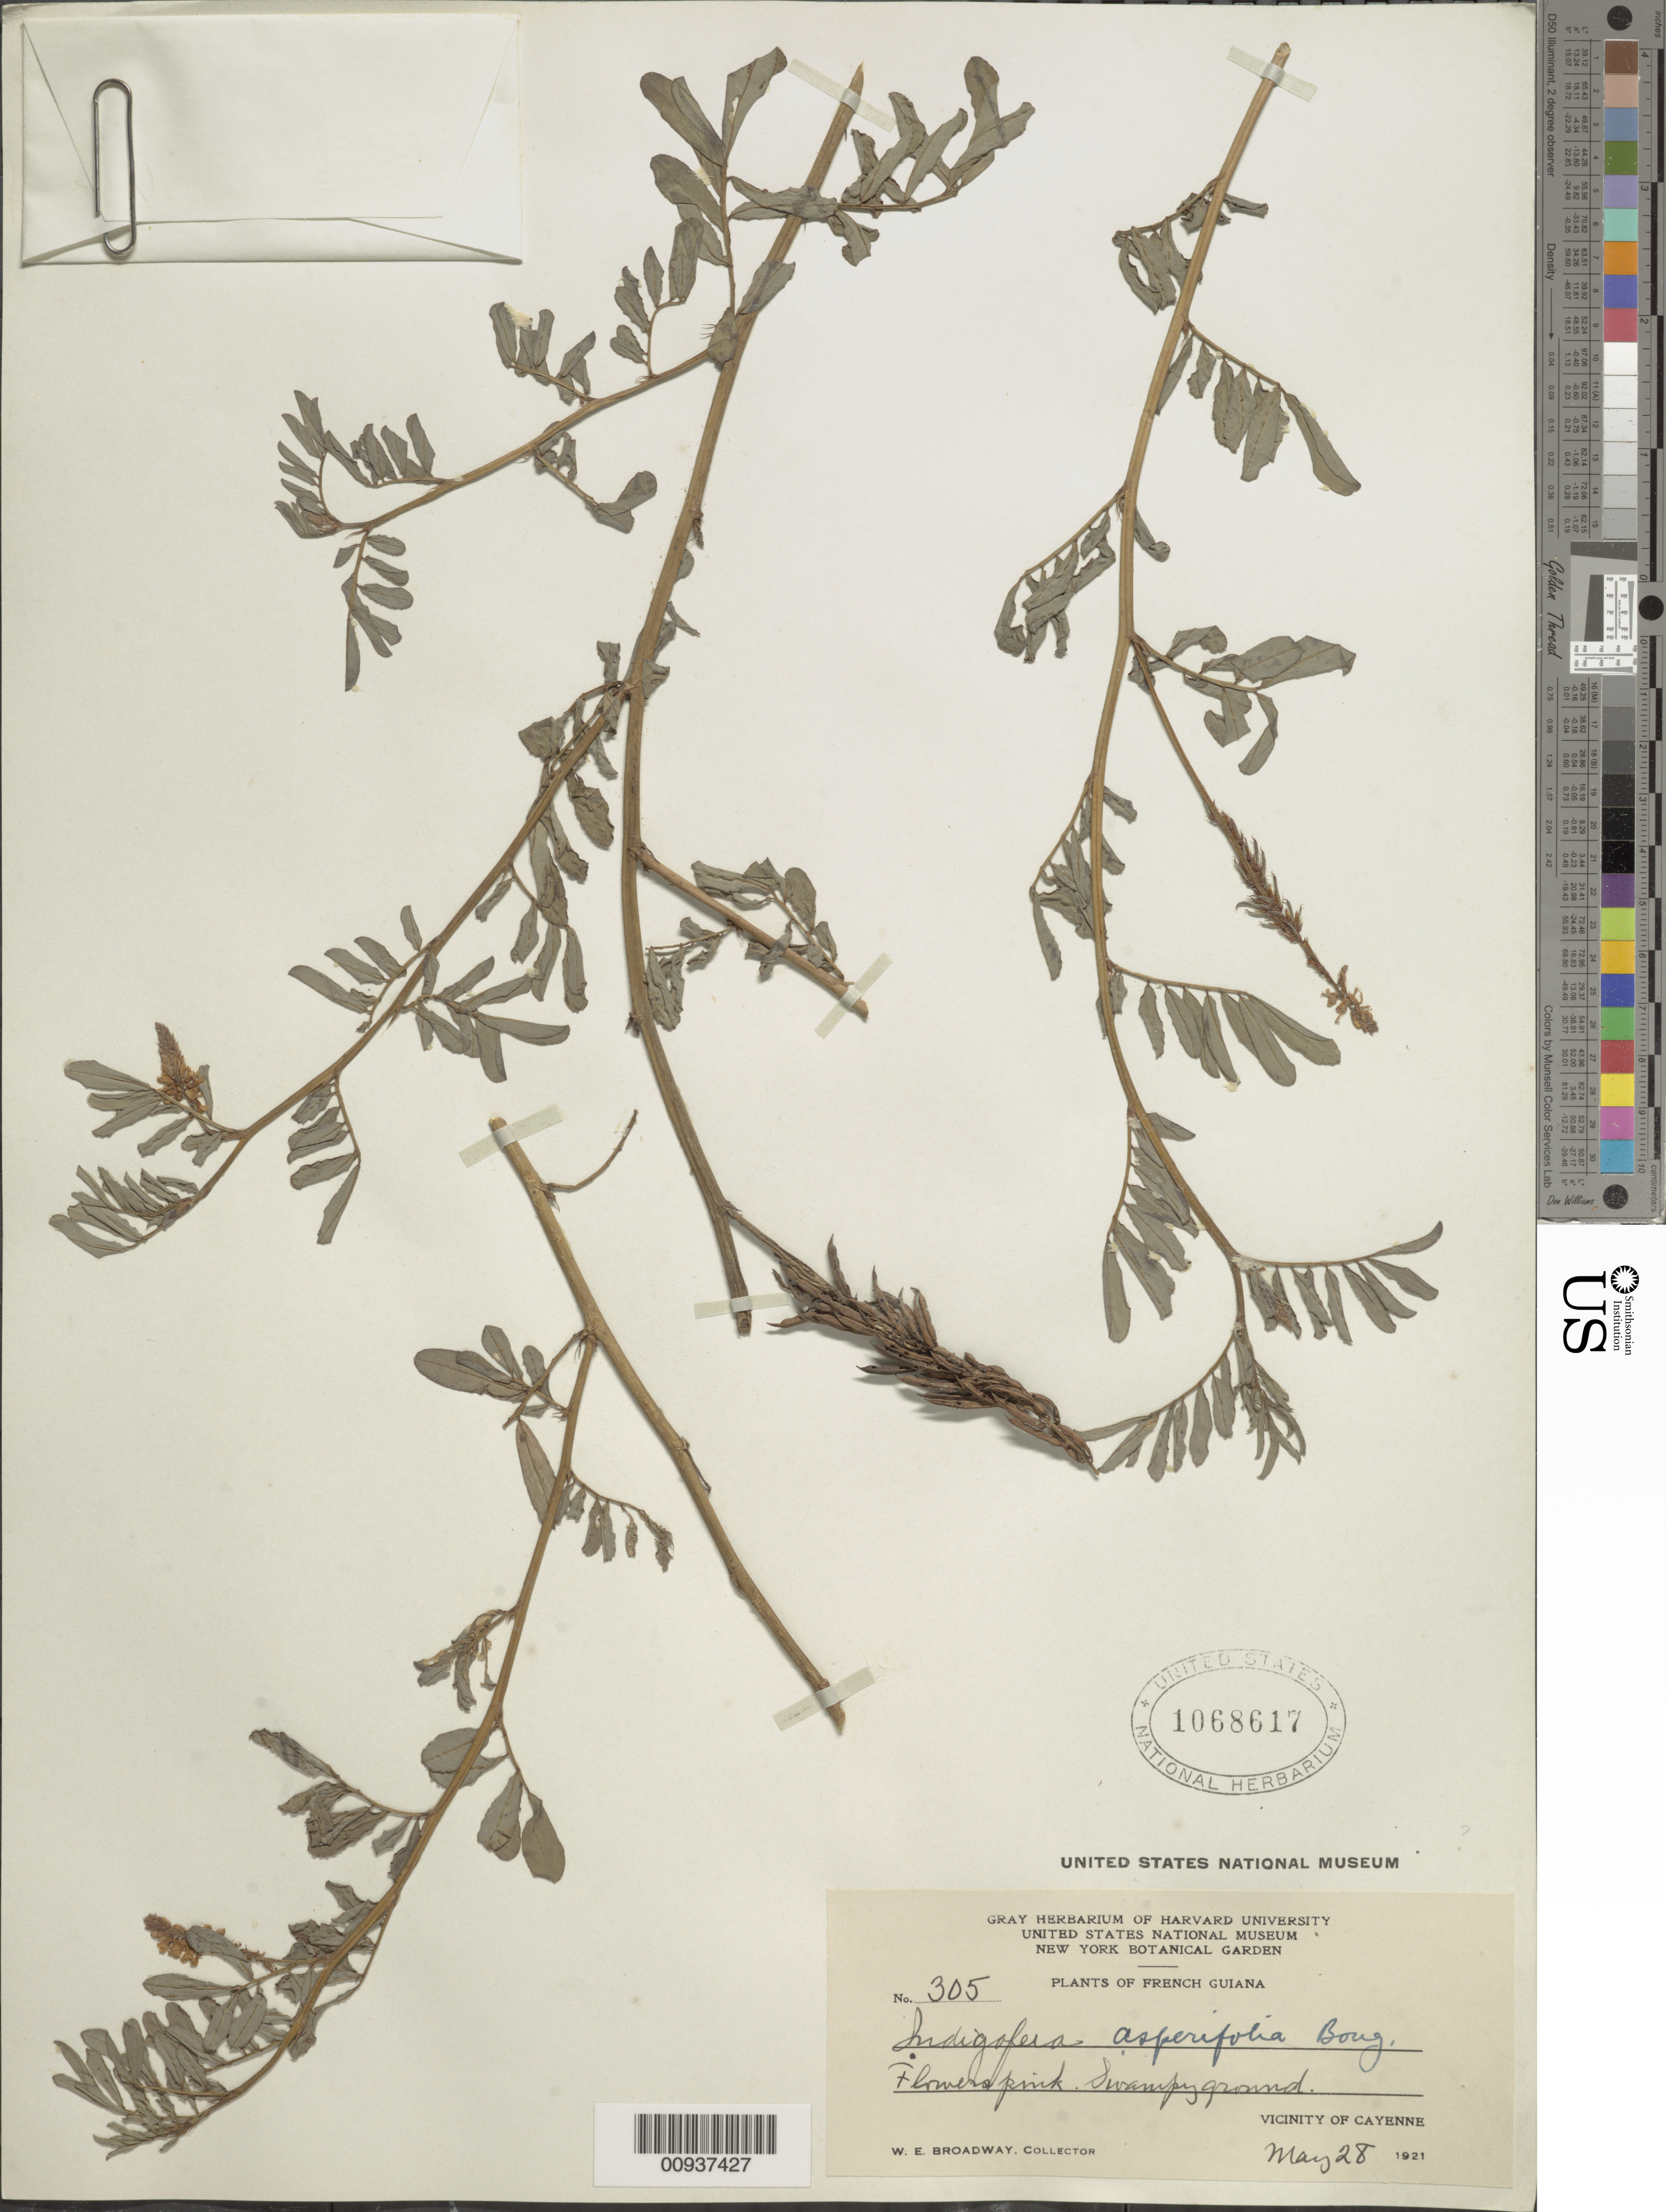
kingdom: Plantae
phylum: Tracheophyta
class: Magnoliopsida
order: Fabales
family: Fabaceae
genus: Indigofera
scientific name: Indigofera asperifolia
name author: Bong. ex Benth.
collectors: W. E. Broadway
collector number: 305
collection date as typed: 28-May-21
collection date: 1921-05-28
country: French Guiana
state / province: Cayenne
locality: Cayenne, vic.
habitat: Swampy ground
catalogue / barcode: US 1068617